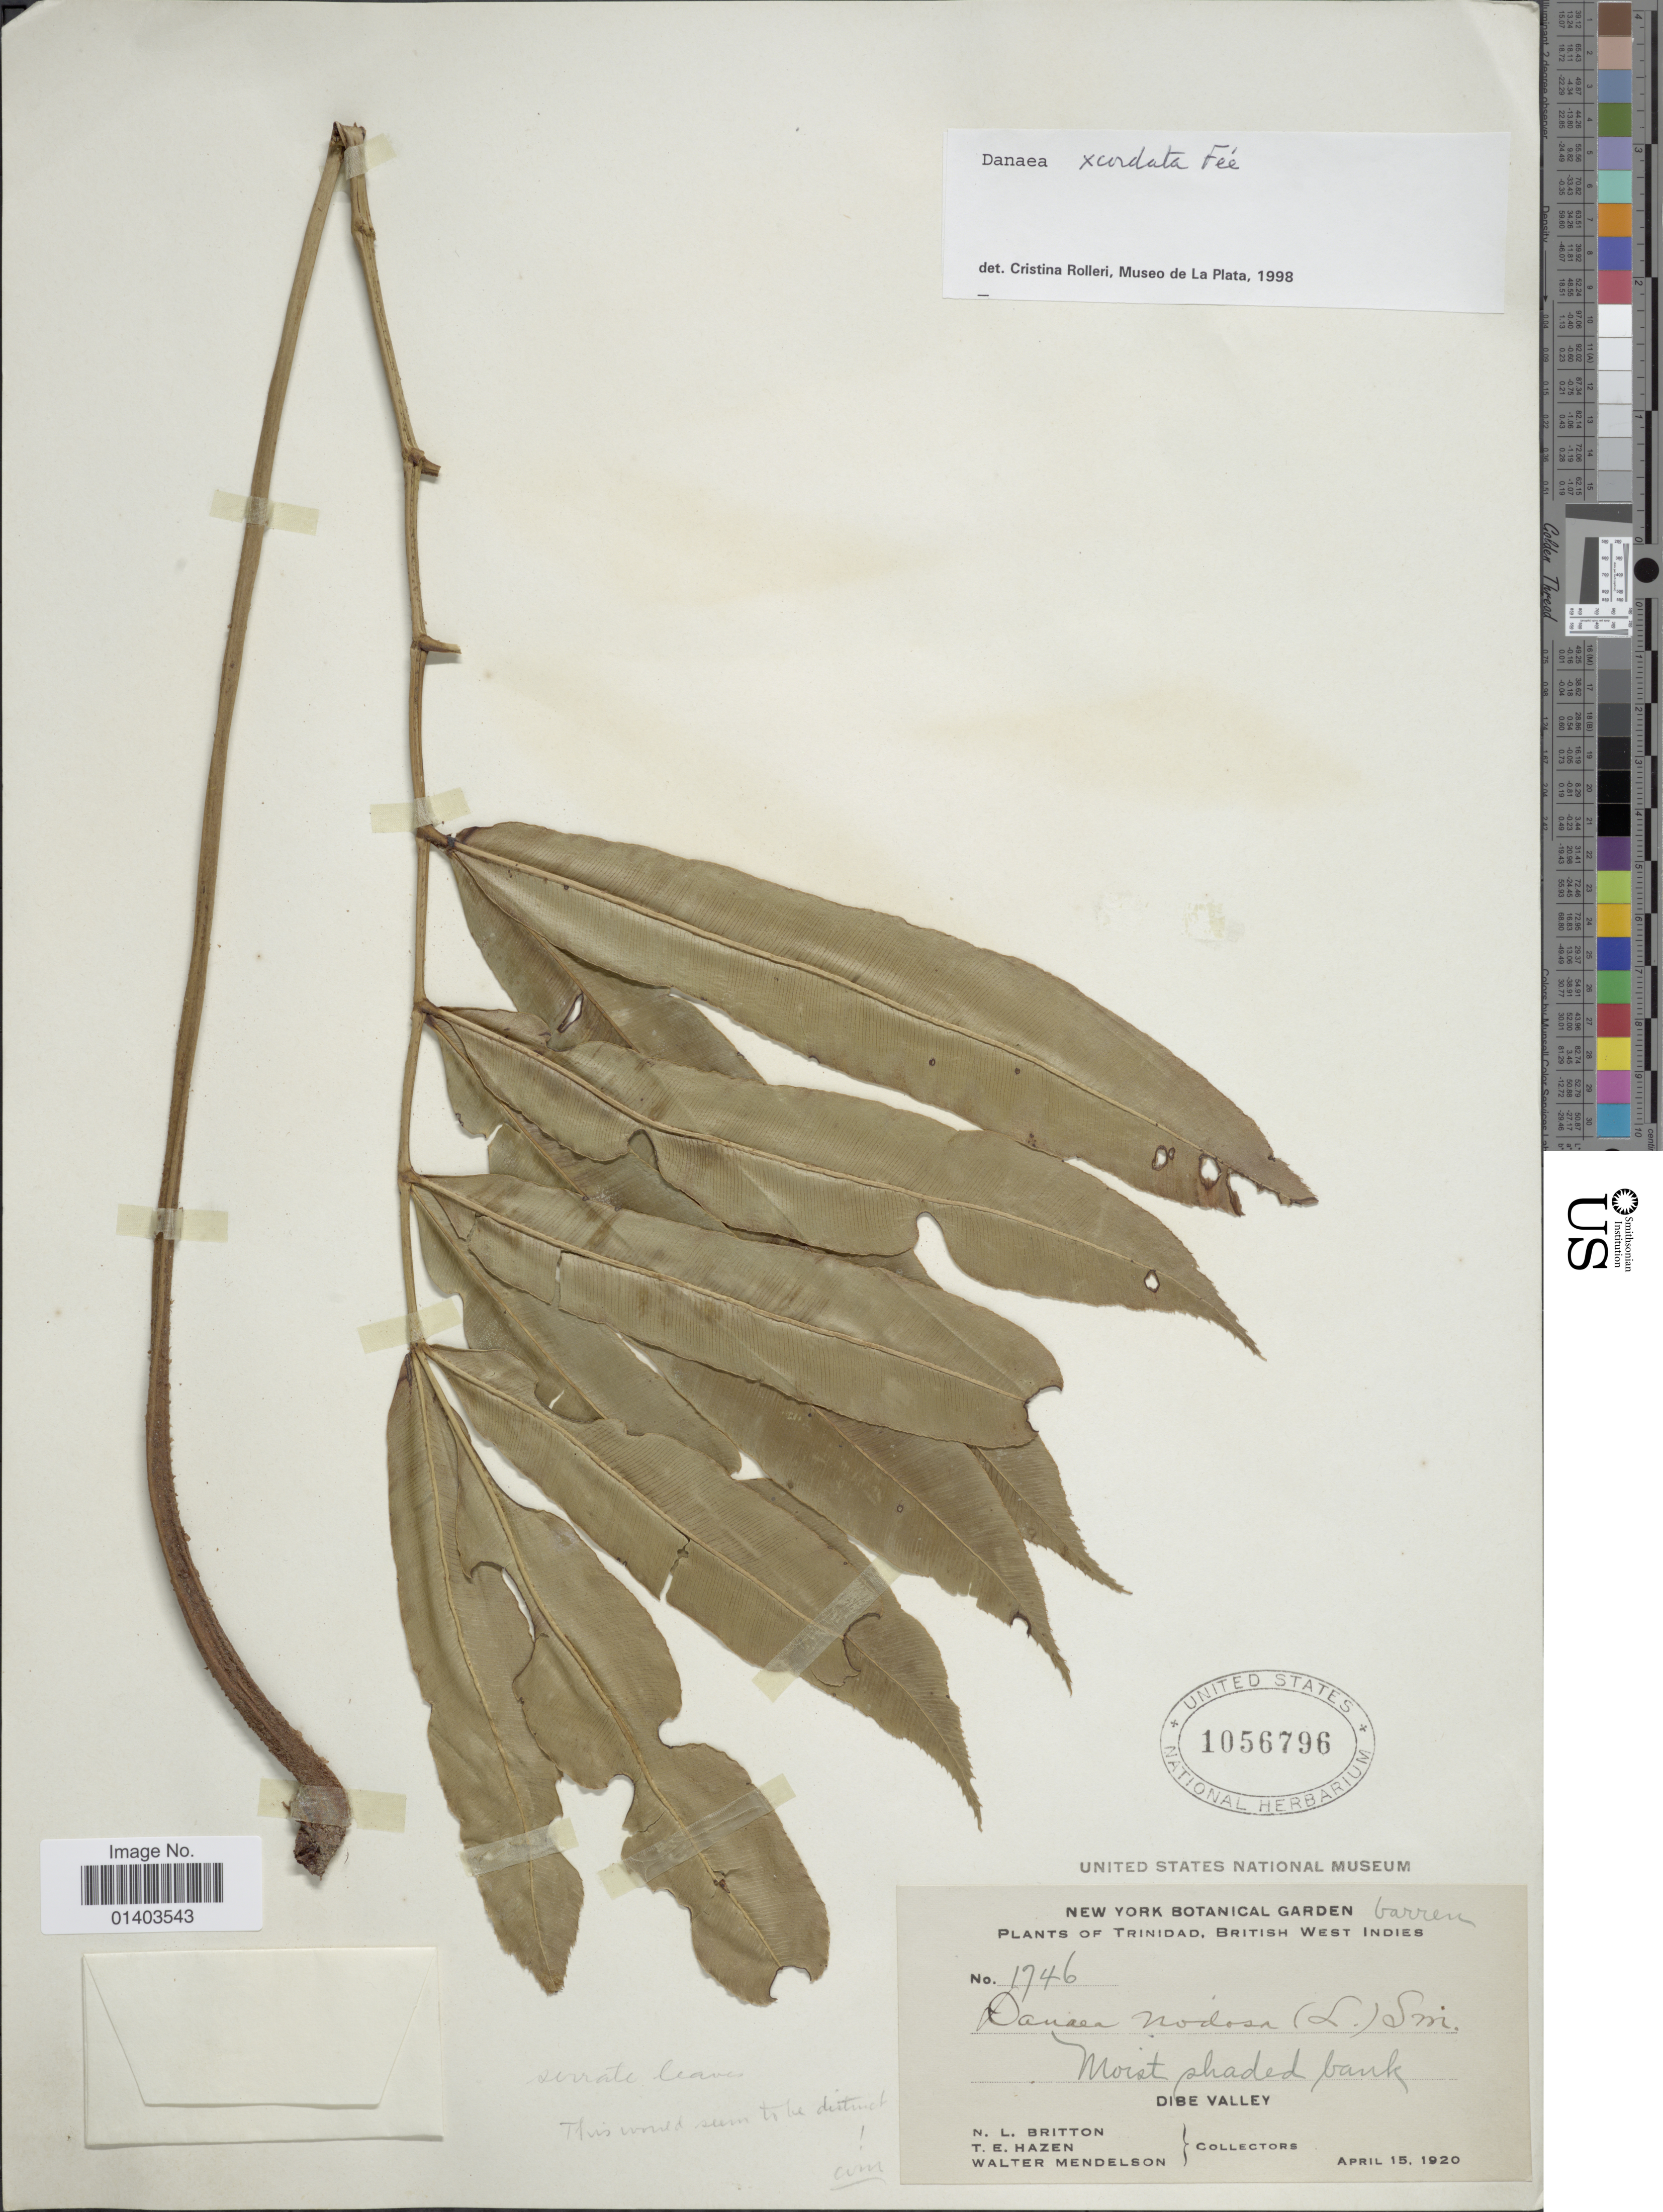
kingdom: Plantae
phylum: Tracheophyta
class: Polypodiopsida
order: Marattiales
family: Marattiaceae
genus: Danaea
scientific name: Danaea x cordata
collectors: N. Britton, T. E. Hazen & W. Mendelson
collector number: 1746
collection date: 1920-04-15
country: Trinidad and Tobago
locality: Trinidad, British West Indies, Dibe Valley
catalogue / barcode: US 1056796